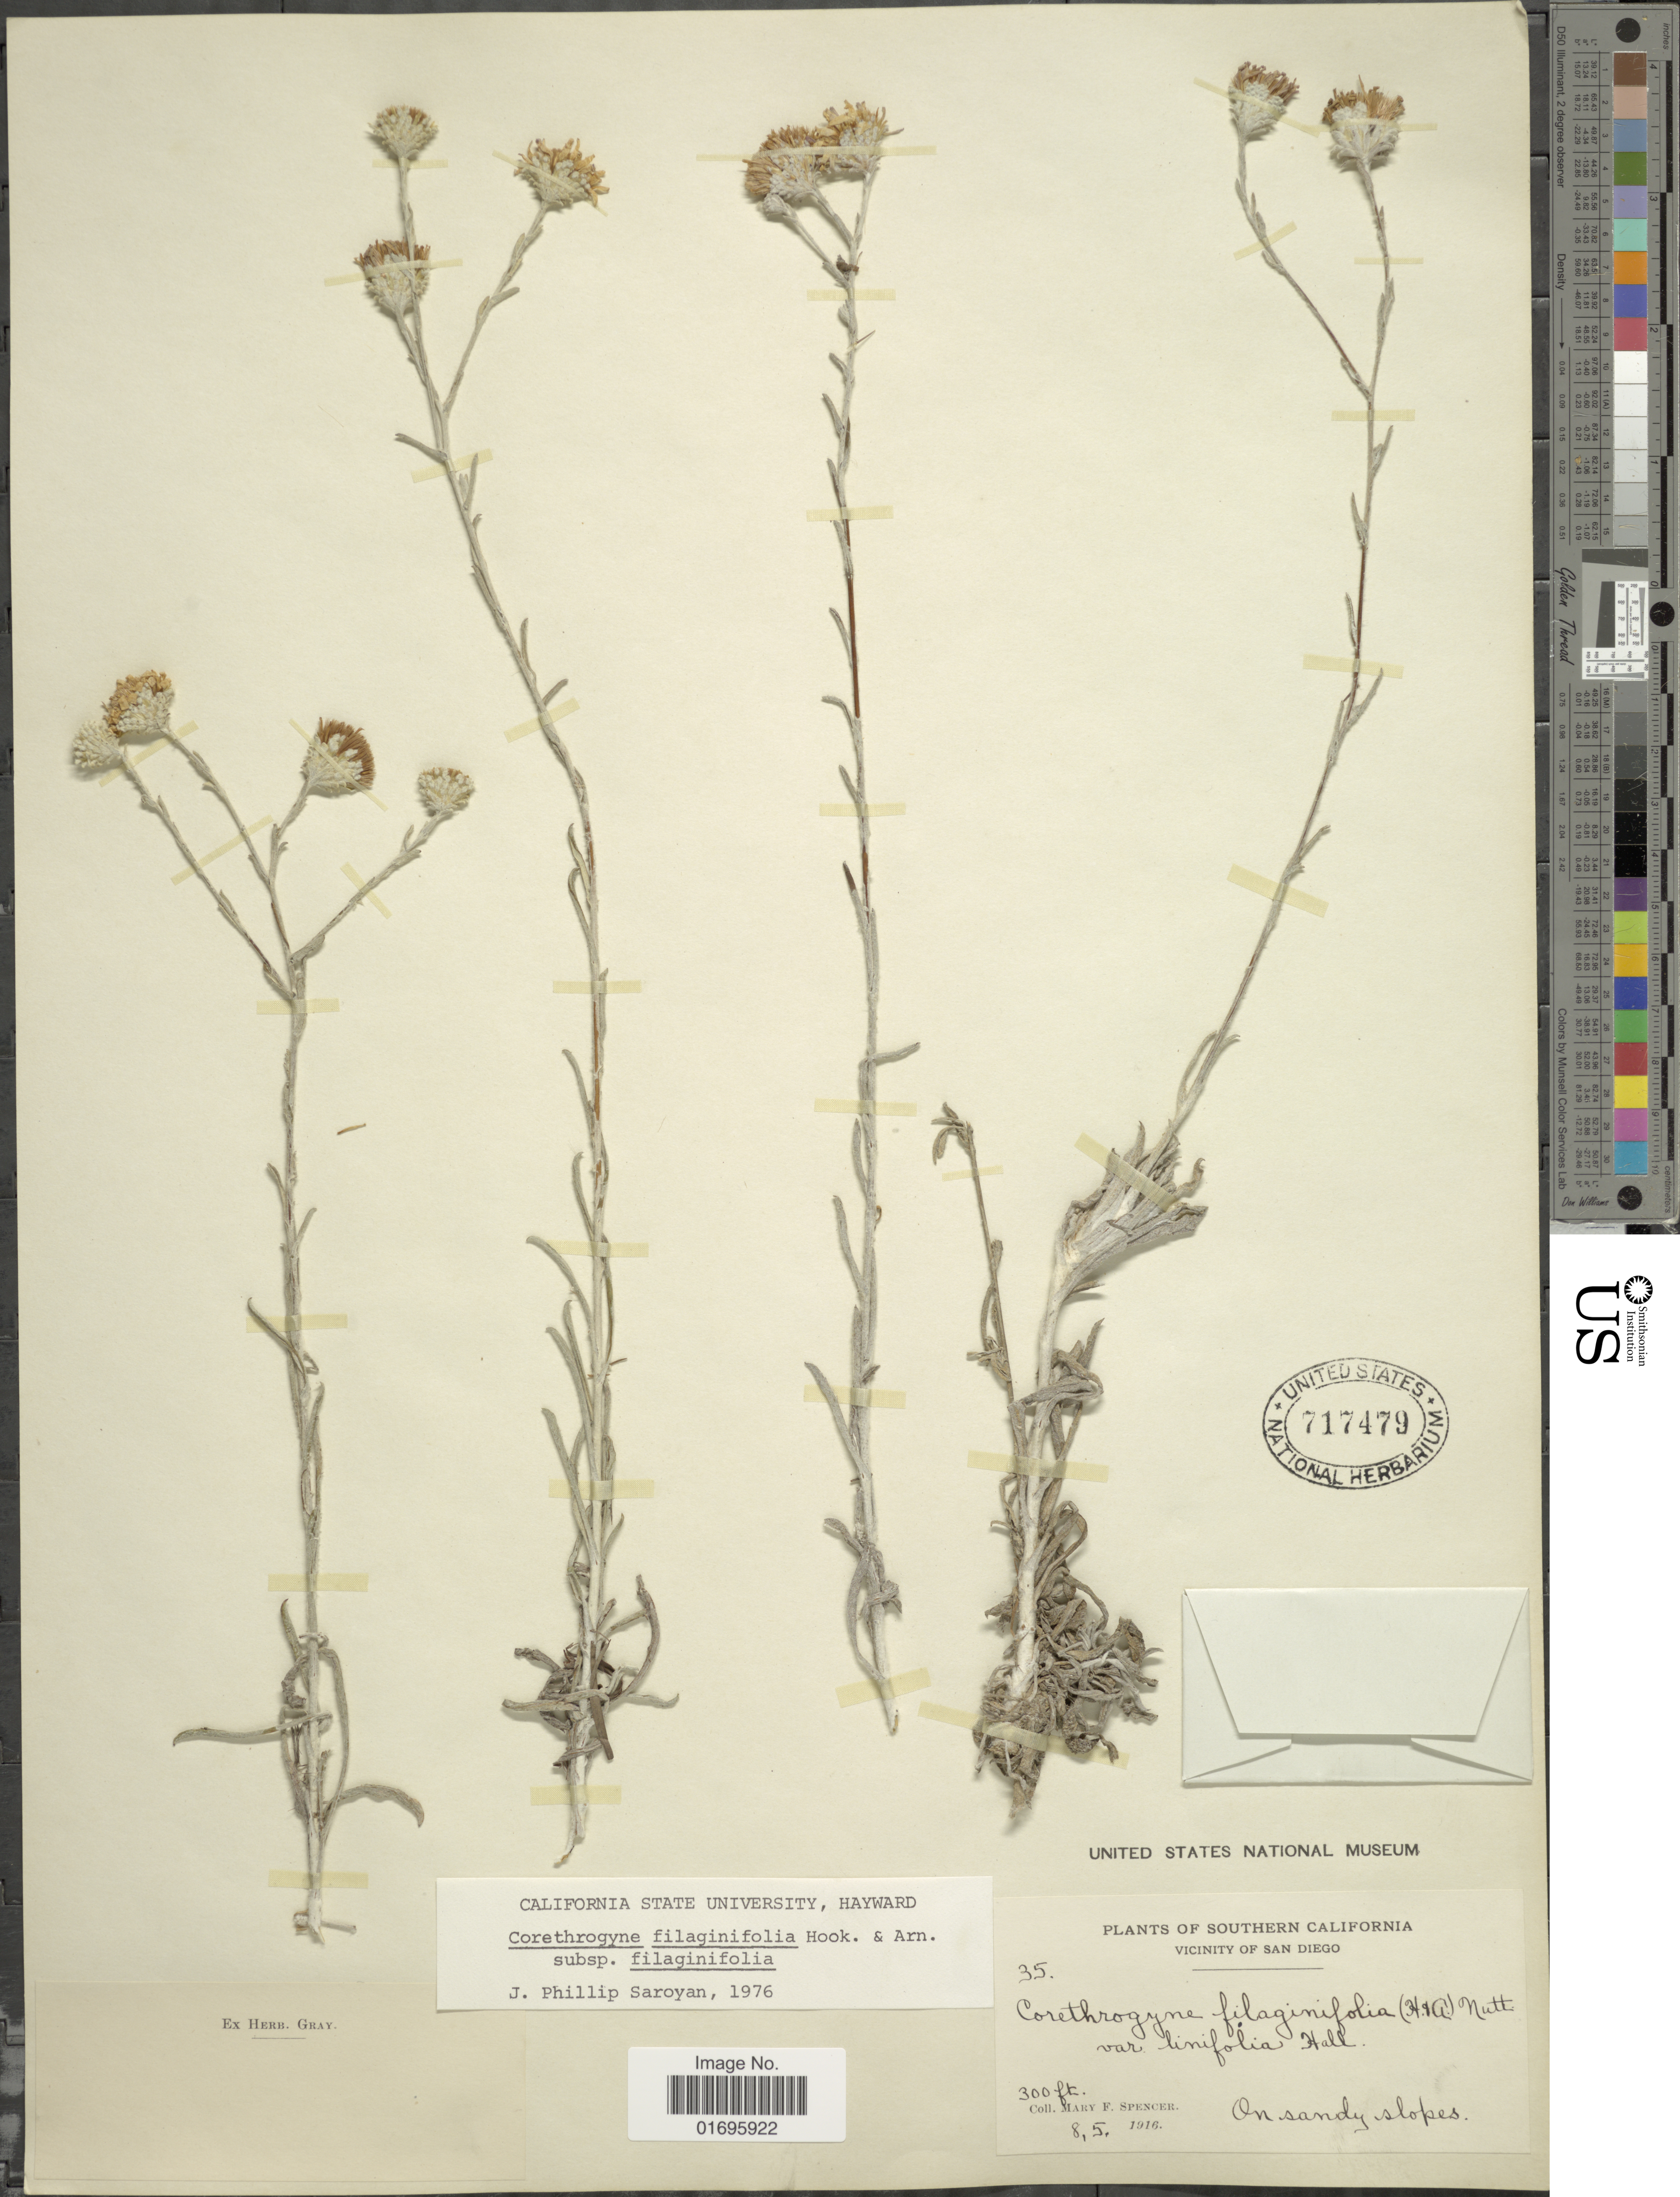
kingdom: Plantae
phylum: Tracheophyta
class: Magnoliopsida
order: Asterales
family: Asteraceae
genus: Corethrogyne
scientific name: Corethrogyne filaginifolia var. filaginifolia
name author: (Hook.) Nutt.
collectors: M. Spencer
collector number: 35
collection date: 1916-08-05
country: United States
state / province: California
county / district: San Diego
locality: Southern California. Vicinity of San Diego. On sandy slopes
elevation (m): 91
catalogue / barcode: US 717479